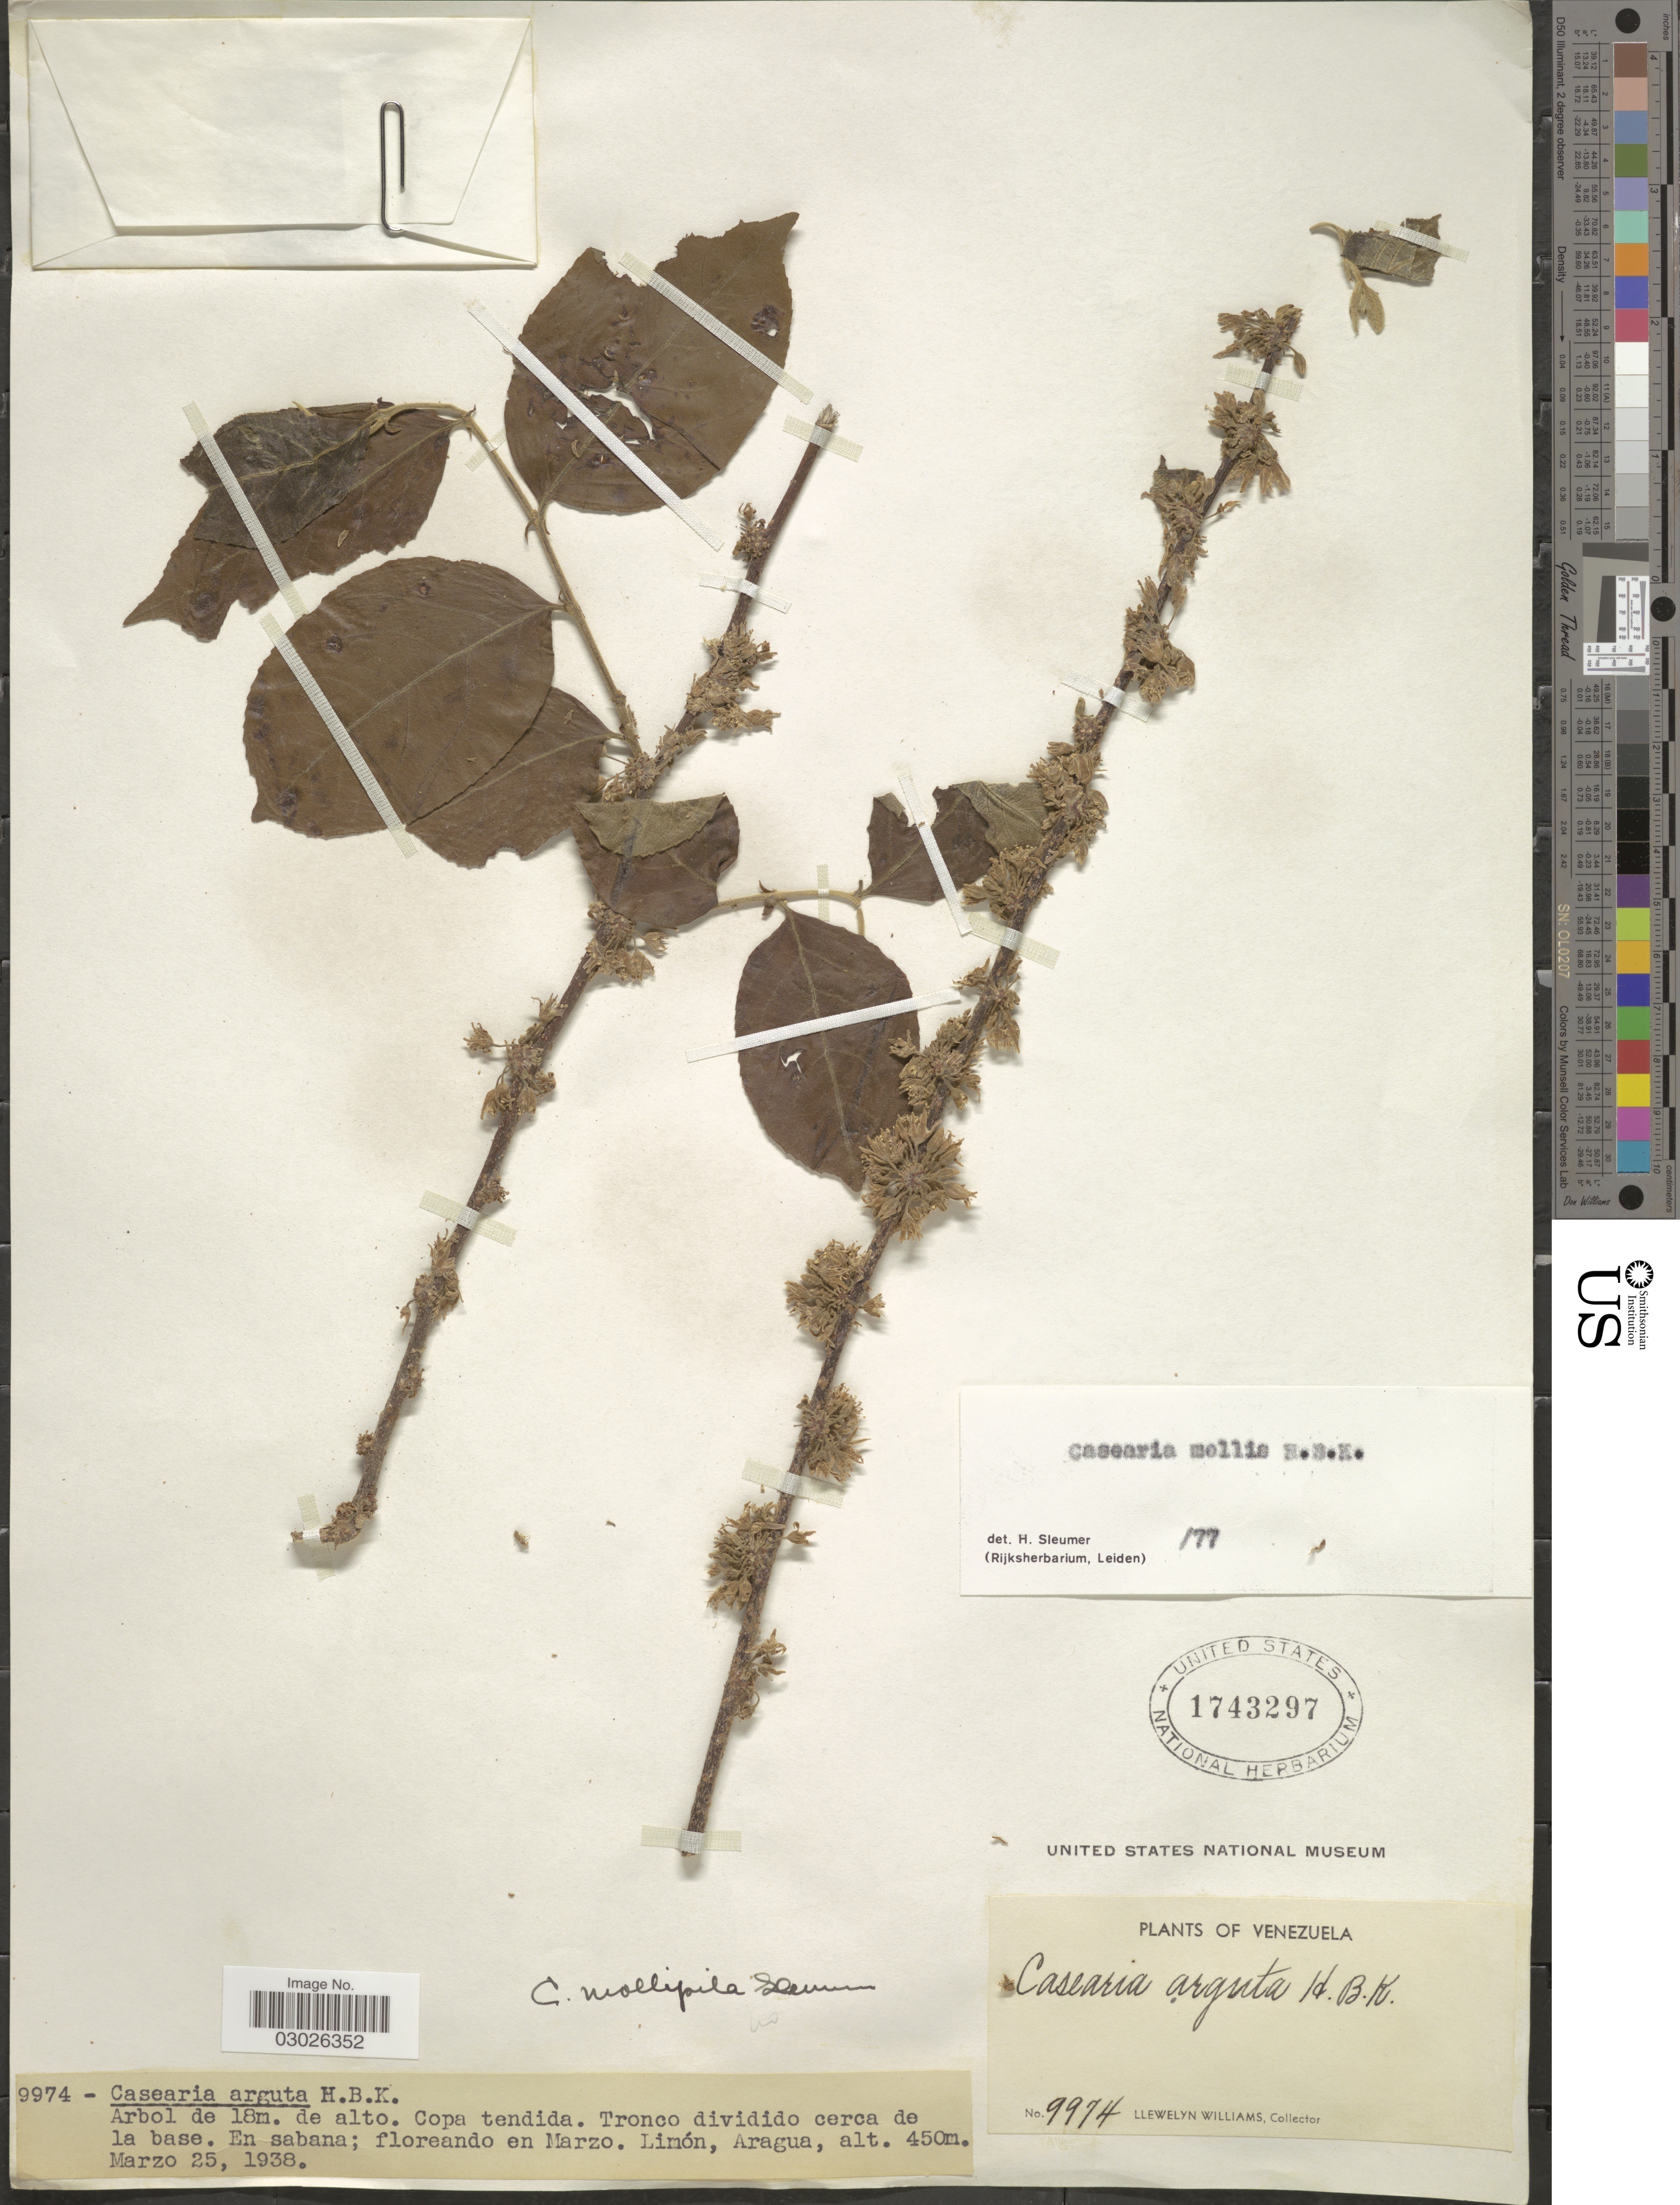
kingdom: Plantae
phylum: Tracheophyta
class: Magnoliopsida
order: Malpighiales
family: Salicaceae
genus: Casearia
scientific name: Casearia mollis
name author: Kunth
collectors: Ll. Williams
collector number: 9974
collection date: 1938-03-25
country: Venezuela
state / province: Aragua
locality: Limón, Aragua.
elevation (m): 450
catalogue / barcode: US 1743297